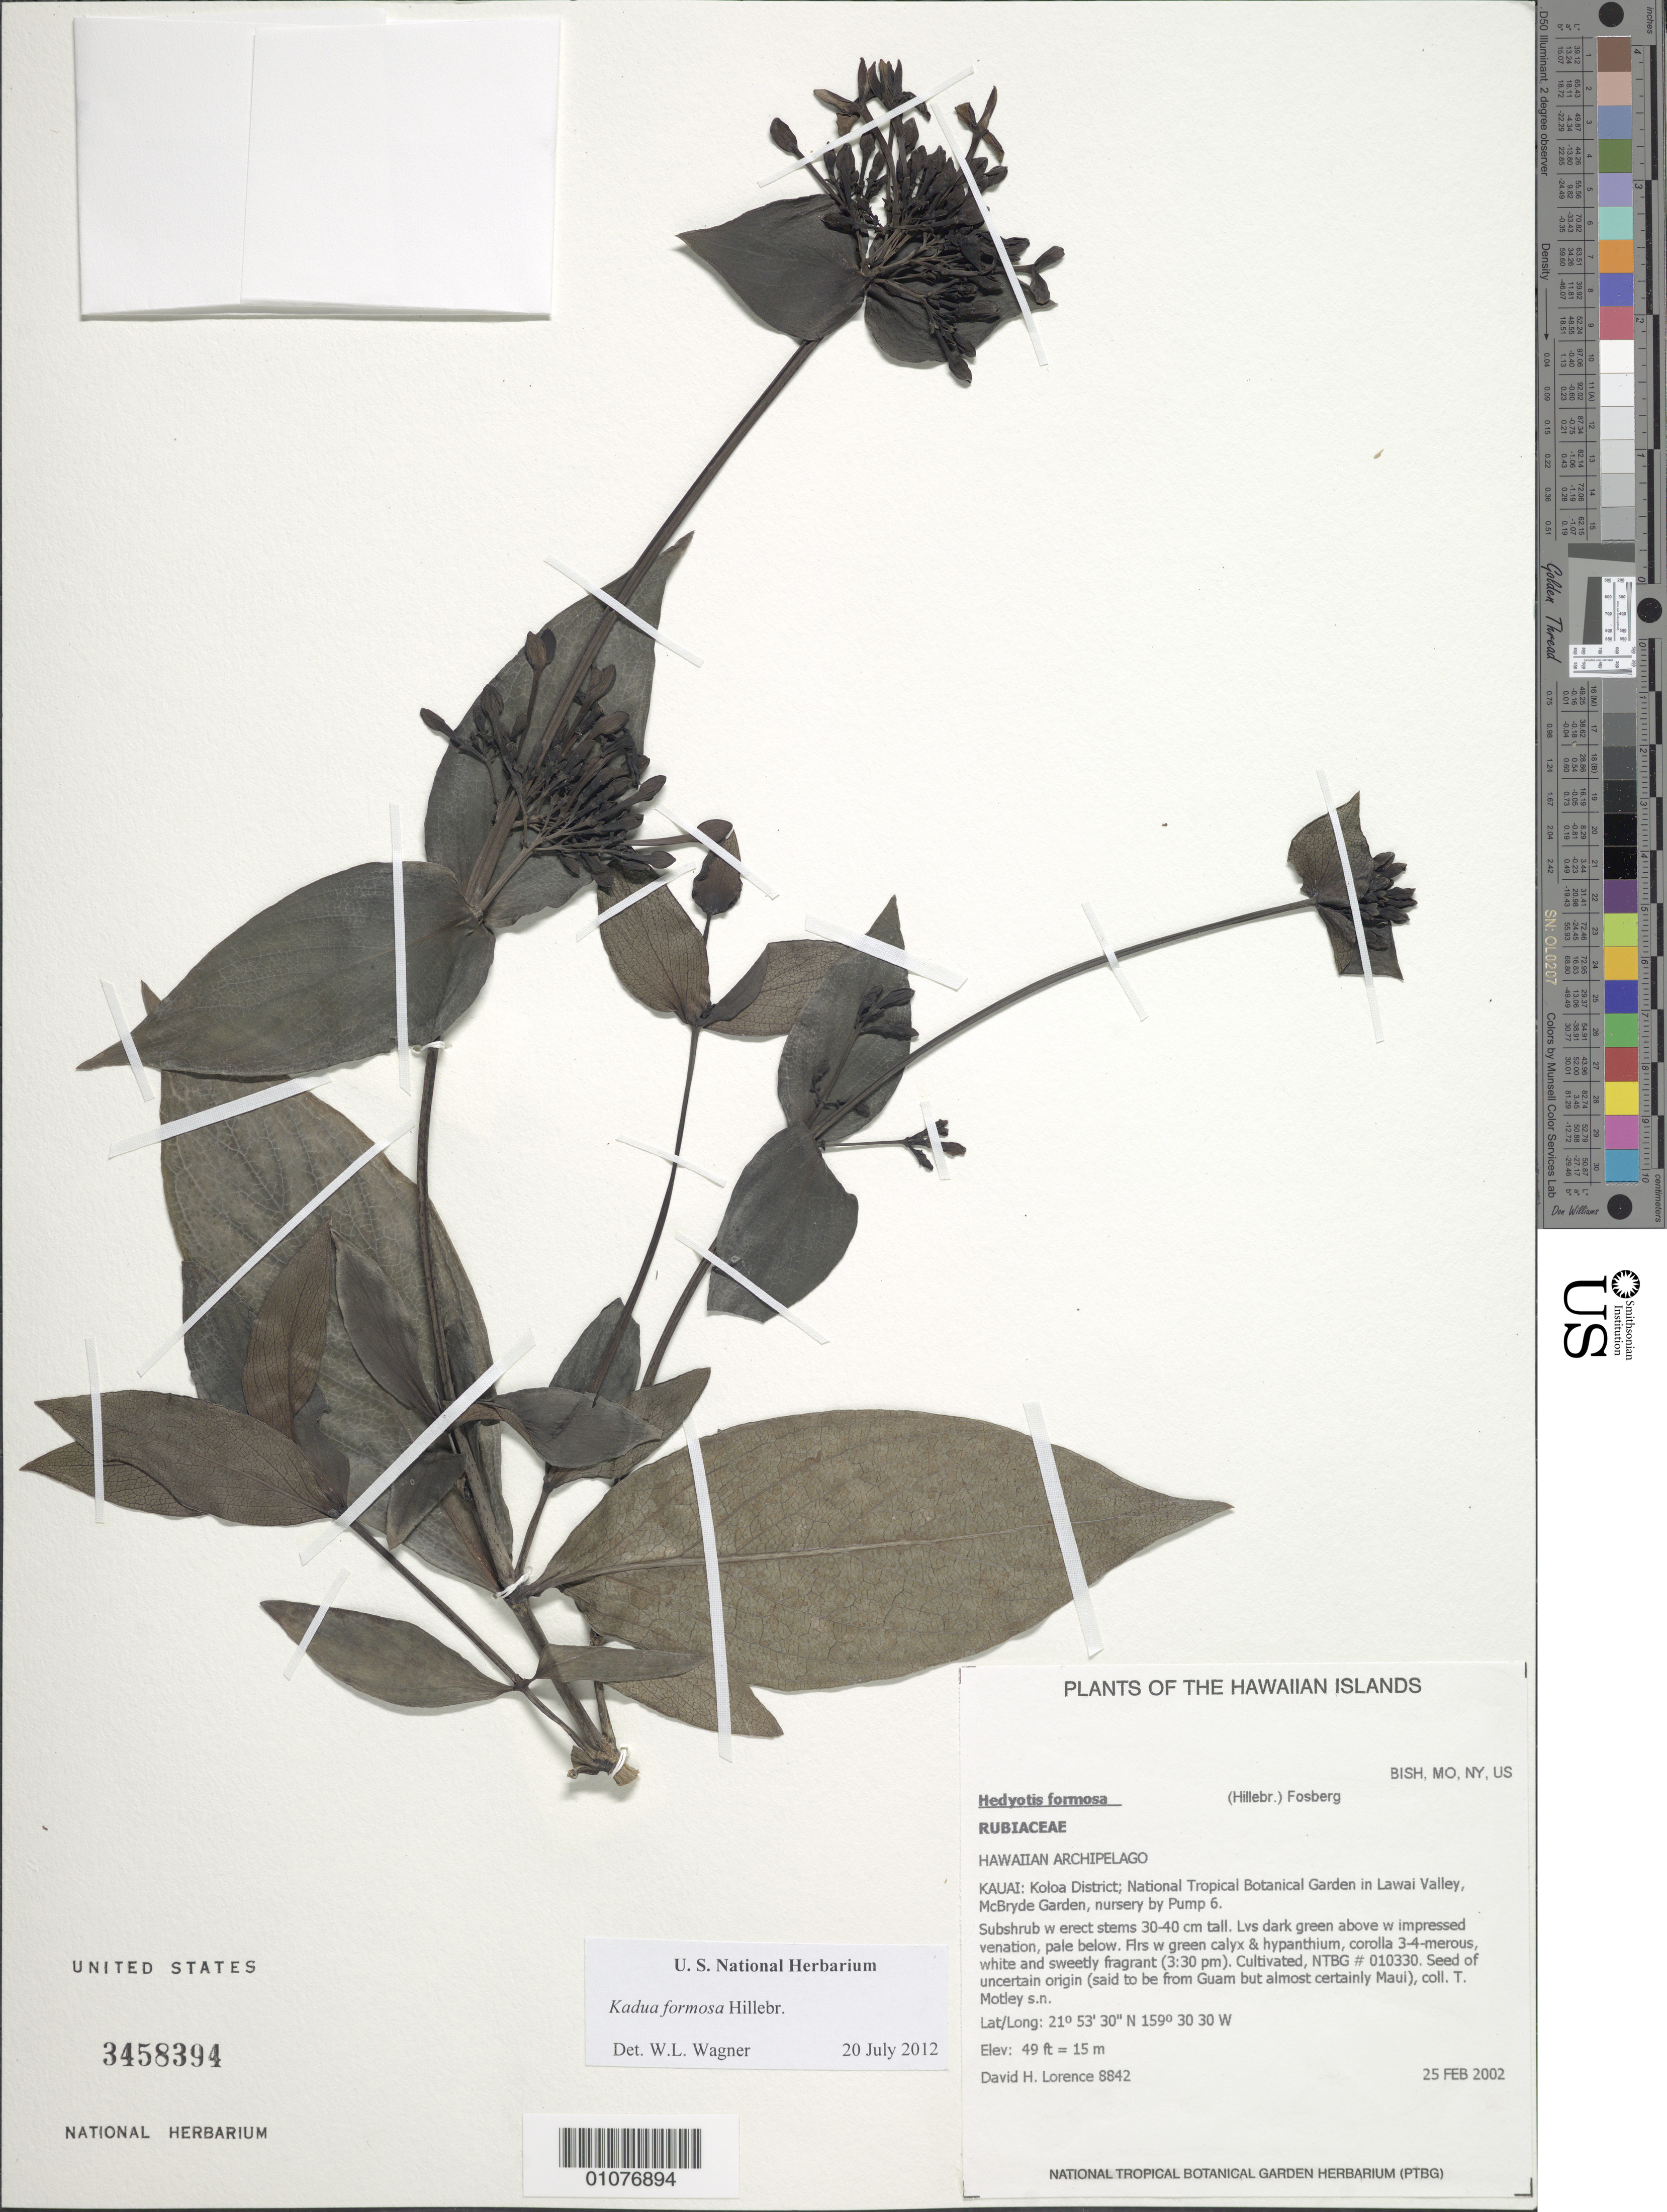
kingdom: Plantae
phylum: Tracheophyta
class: Magnoliopsida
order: Gentianales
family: Rubiaceae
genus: Kadua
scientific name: Kadua formosa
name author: Hillebr.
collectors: D. Lorence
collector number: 88442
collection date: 2002-02-25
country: United States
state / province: Hawaii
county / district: Kauai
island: Kaua'i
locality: Koloa District, National Tropical Botanical Garden in Lawai Valley, McBryde Garden, nursery by Pump 6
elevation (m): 15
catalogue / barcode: US 3458394